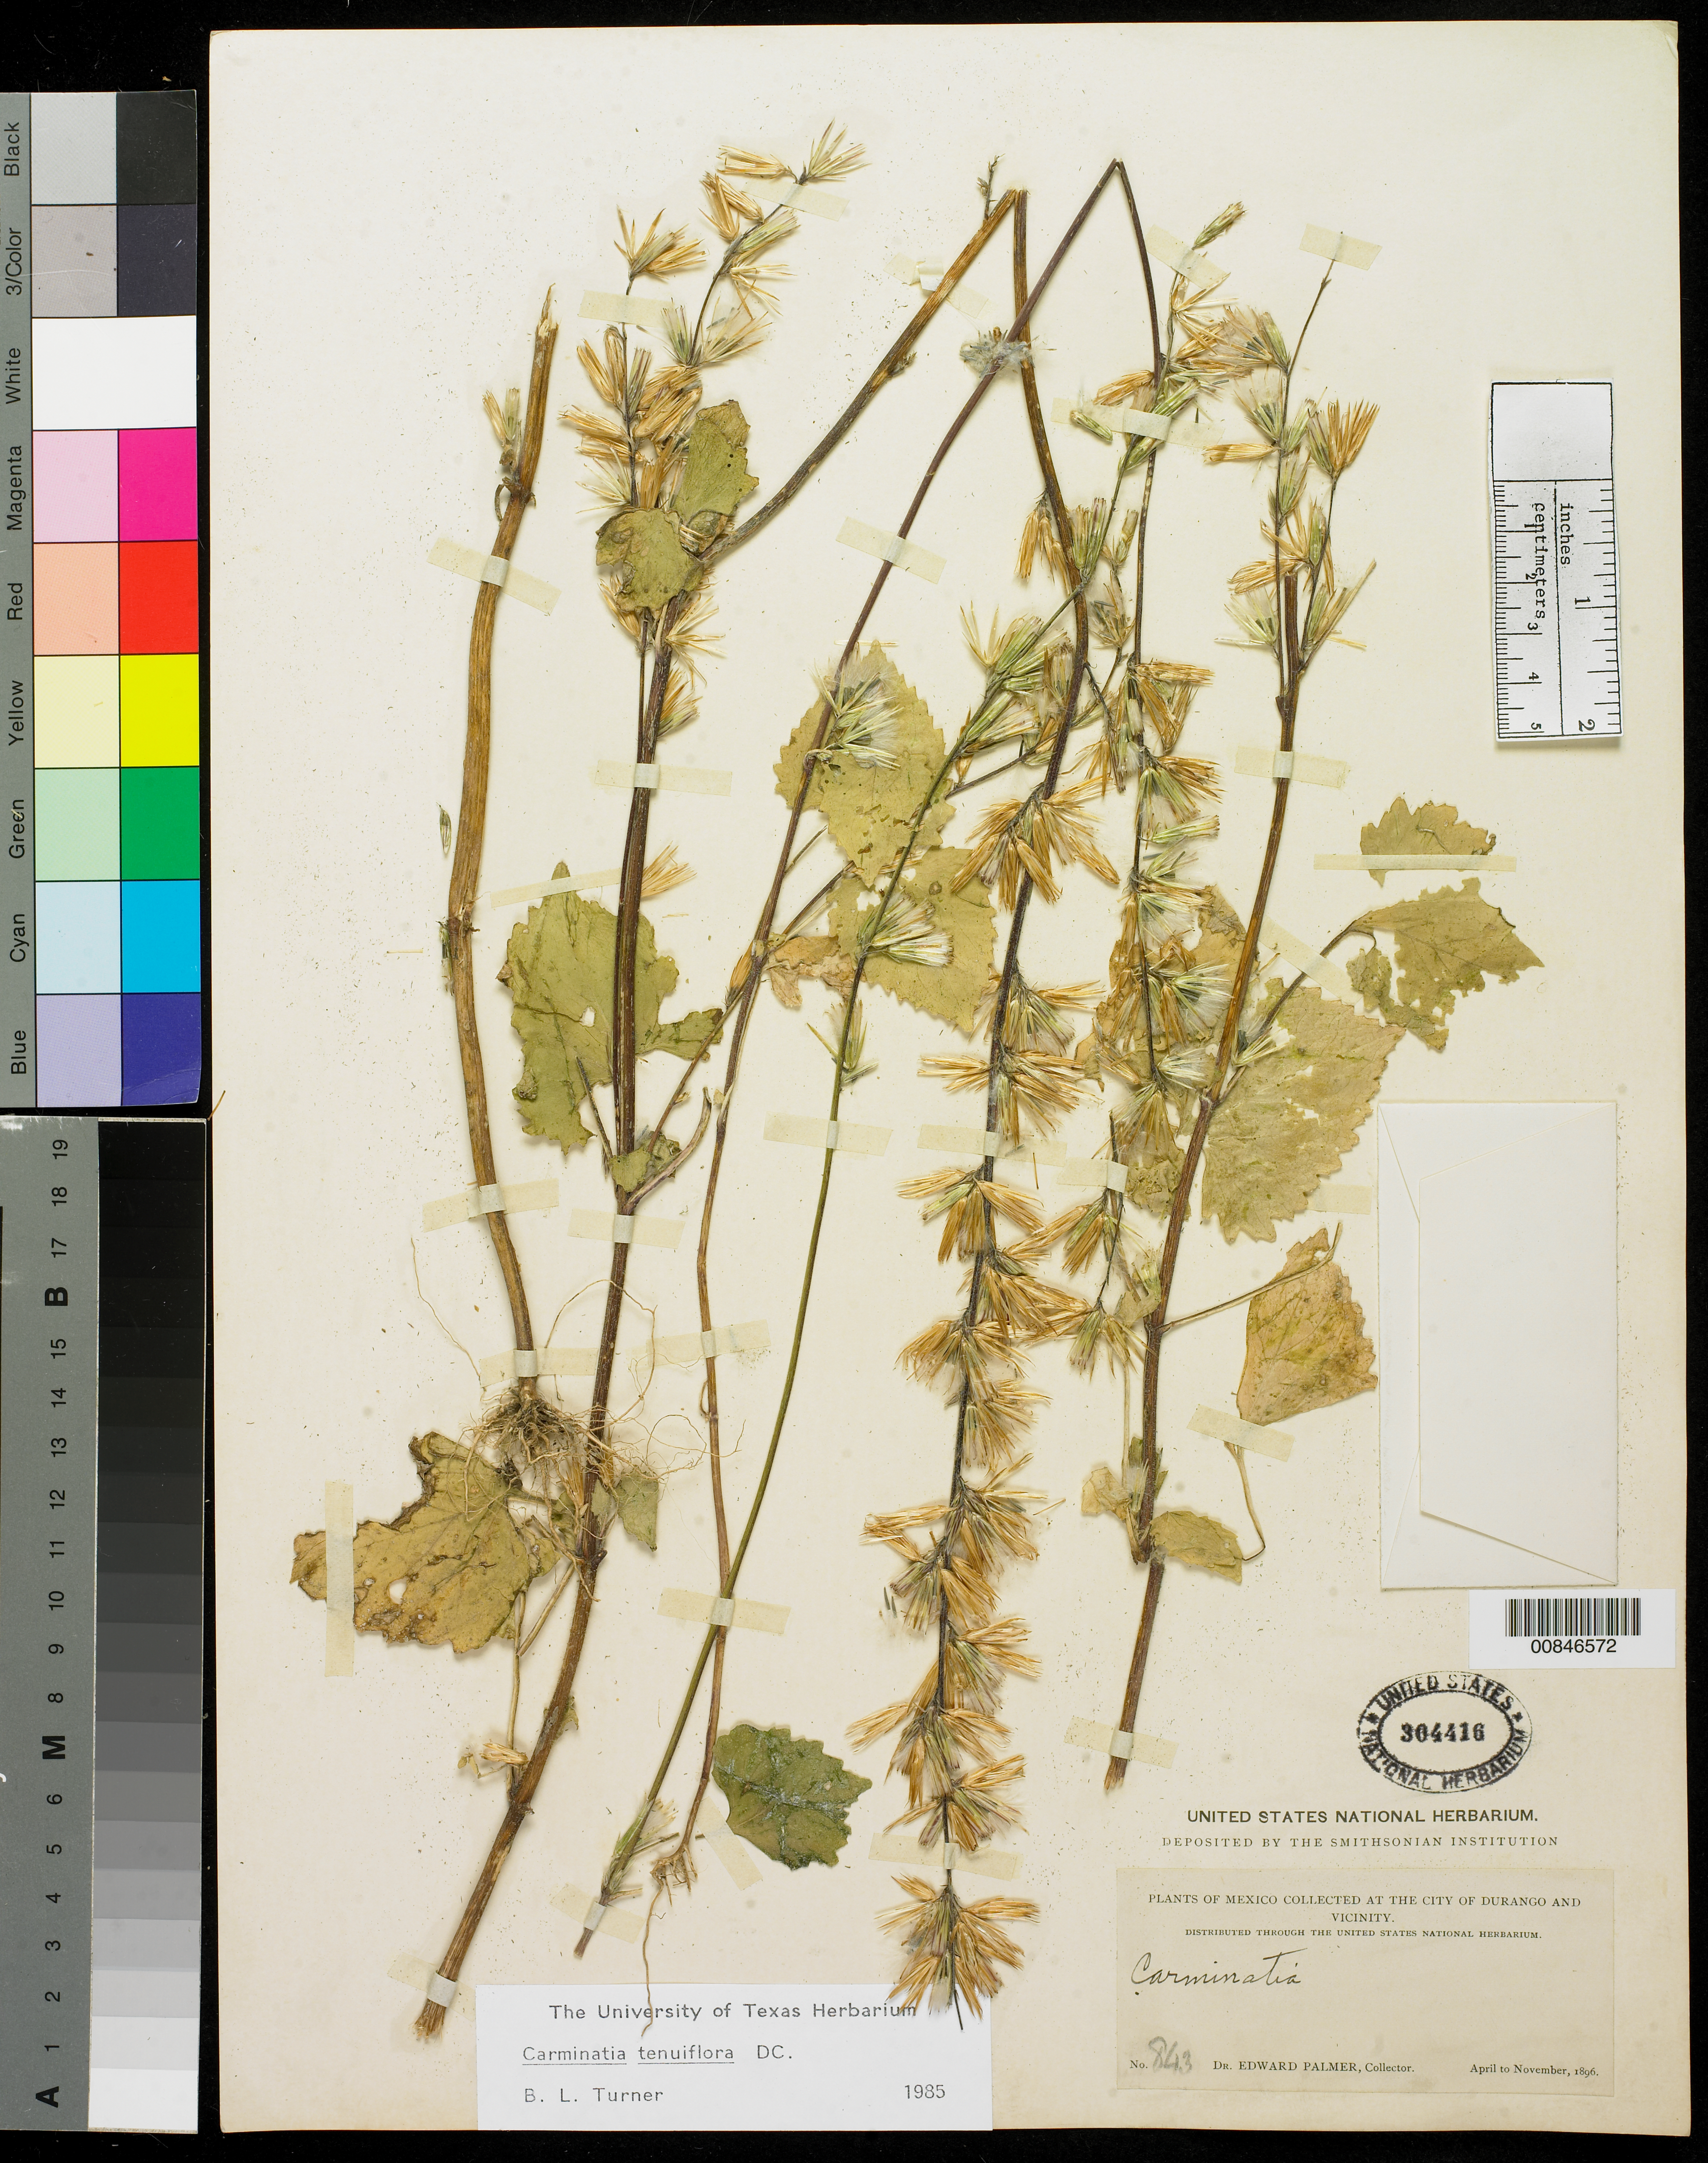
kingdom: Plantae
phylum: Tracheophyta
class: Magnoliopsida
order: Asterales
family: Asteraceae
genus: Carminatia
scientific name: Carminatia tenuiflora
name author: DC.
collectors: E. Palmer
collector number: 843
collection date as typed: Apr 1896 to -- Nov 1896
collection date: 1896-04/1896-11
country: Mexico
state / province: Durango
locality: City of Durango and vicinity.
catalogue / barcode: US 304416